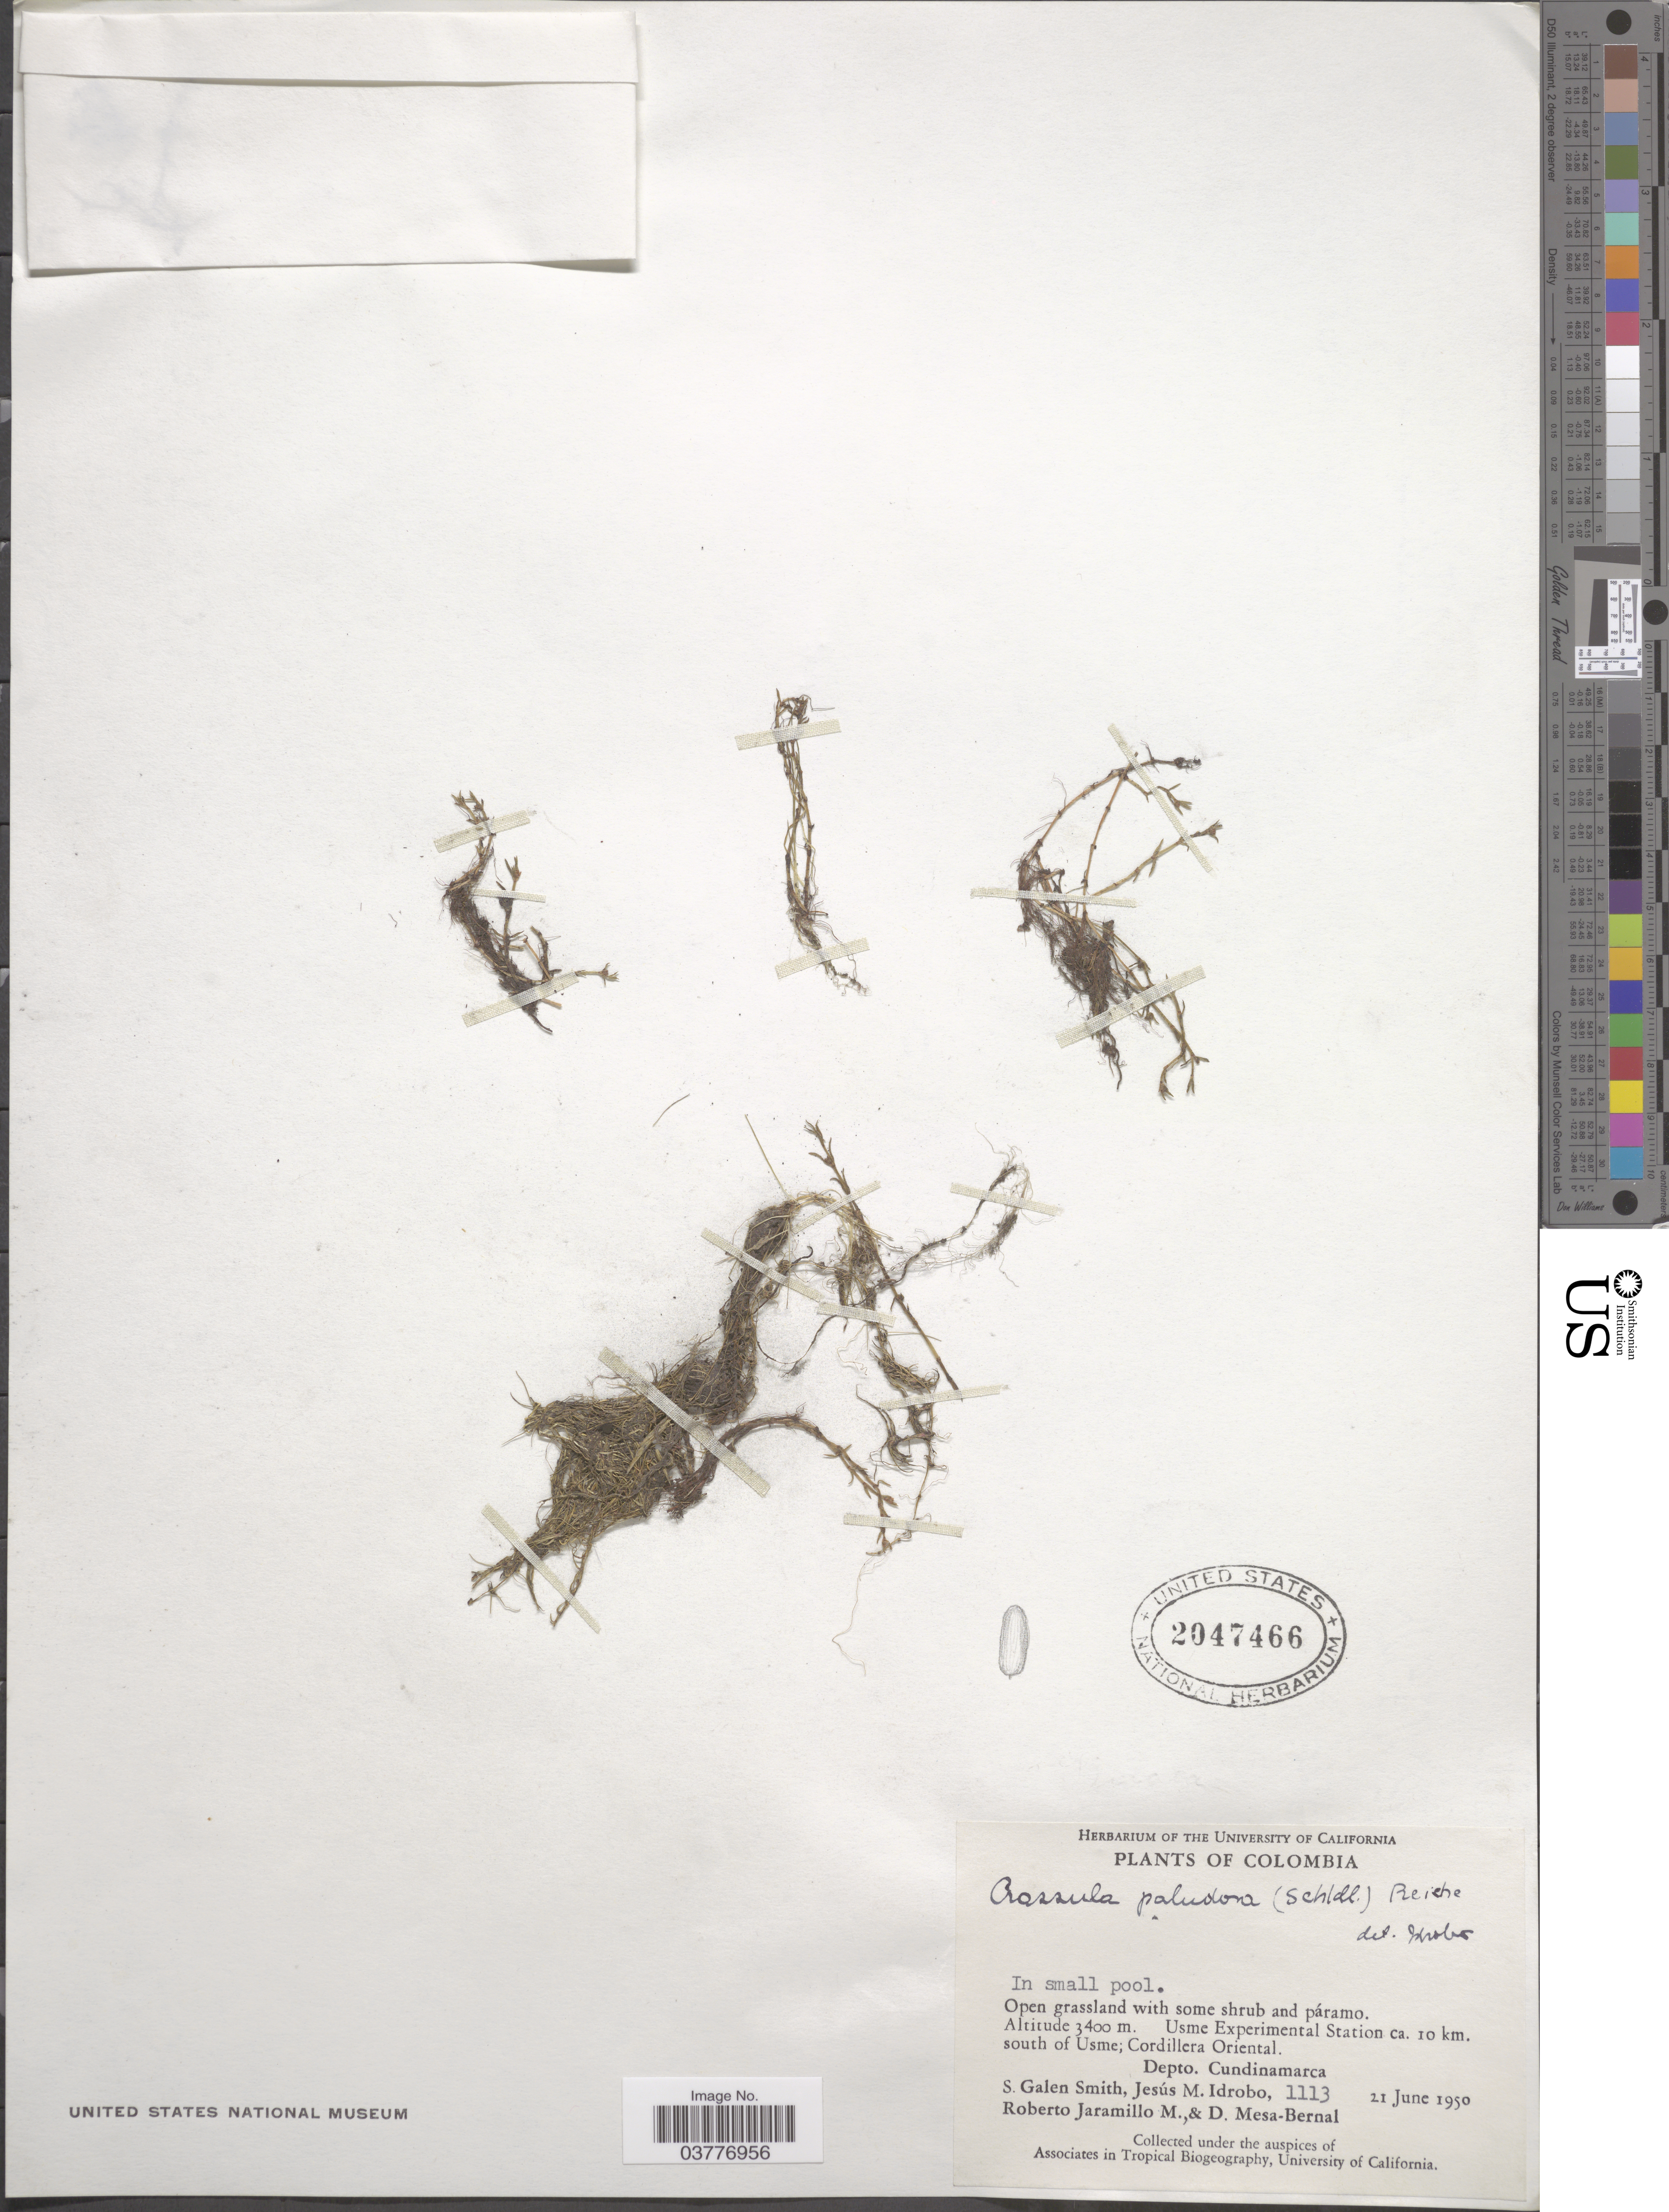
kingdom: Plantae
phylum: Tracheophyta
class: Magnoliopsida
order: Saxifragales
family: Crassulaceae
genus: Crassula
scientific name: Crassula peduncularis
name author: (Sm.) Cambess.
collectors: S. G. Smith, J. M. Idrobo, R. Jaramillo M. & D. Mesa-Bernal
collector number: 1113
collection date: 1950-06-21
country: Colombia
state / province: Cundinamarca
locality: Usme Experimental Station ca. 10 km. south of Usme; Cordillera Oriental. Depto. Cundinamarca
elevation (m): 3400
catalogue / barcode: US 2047466